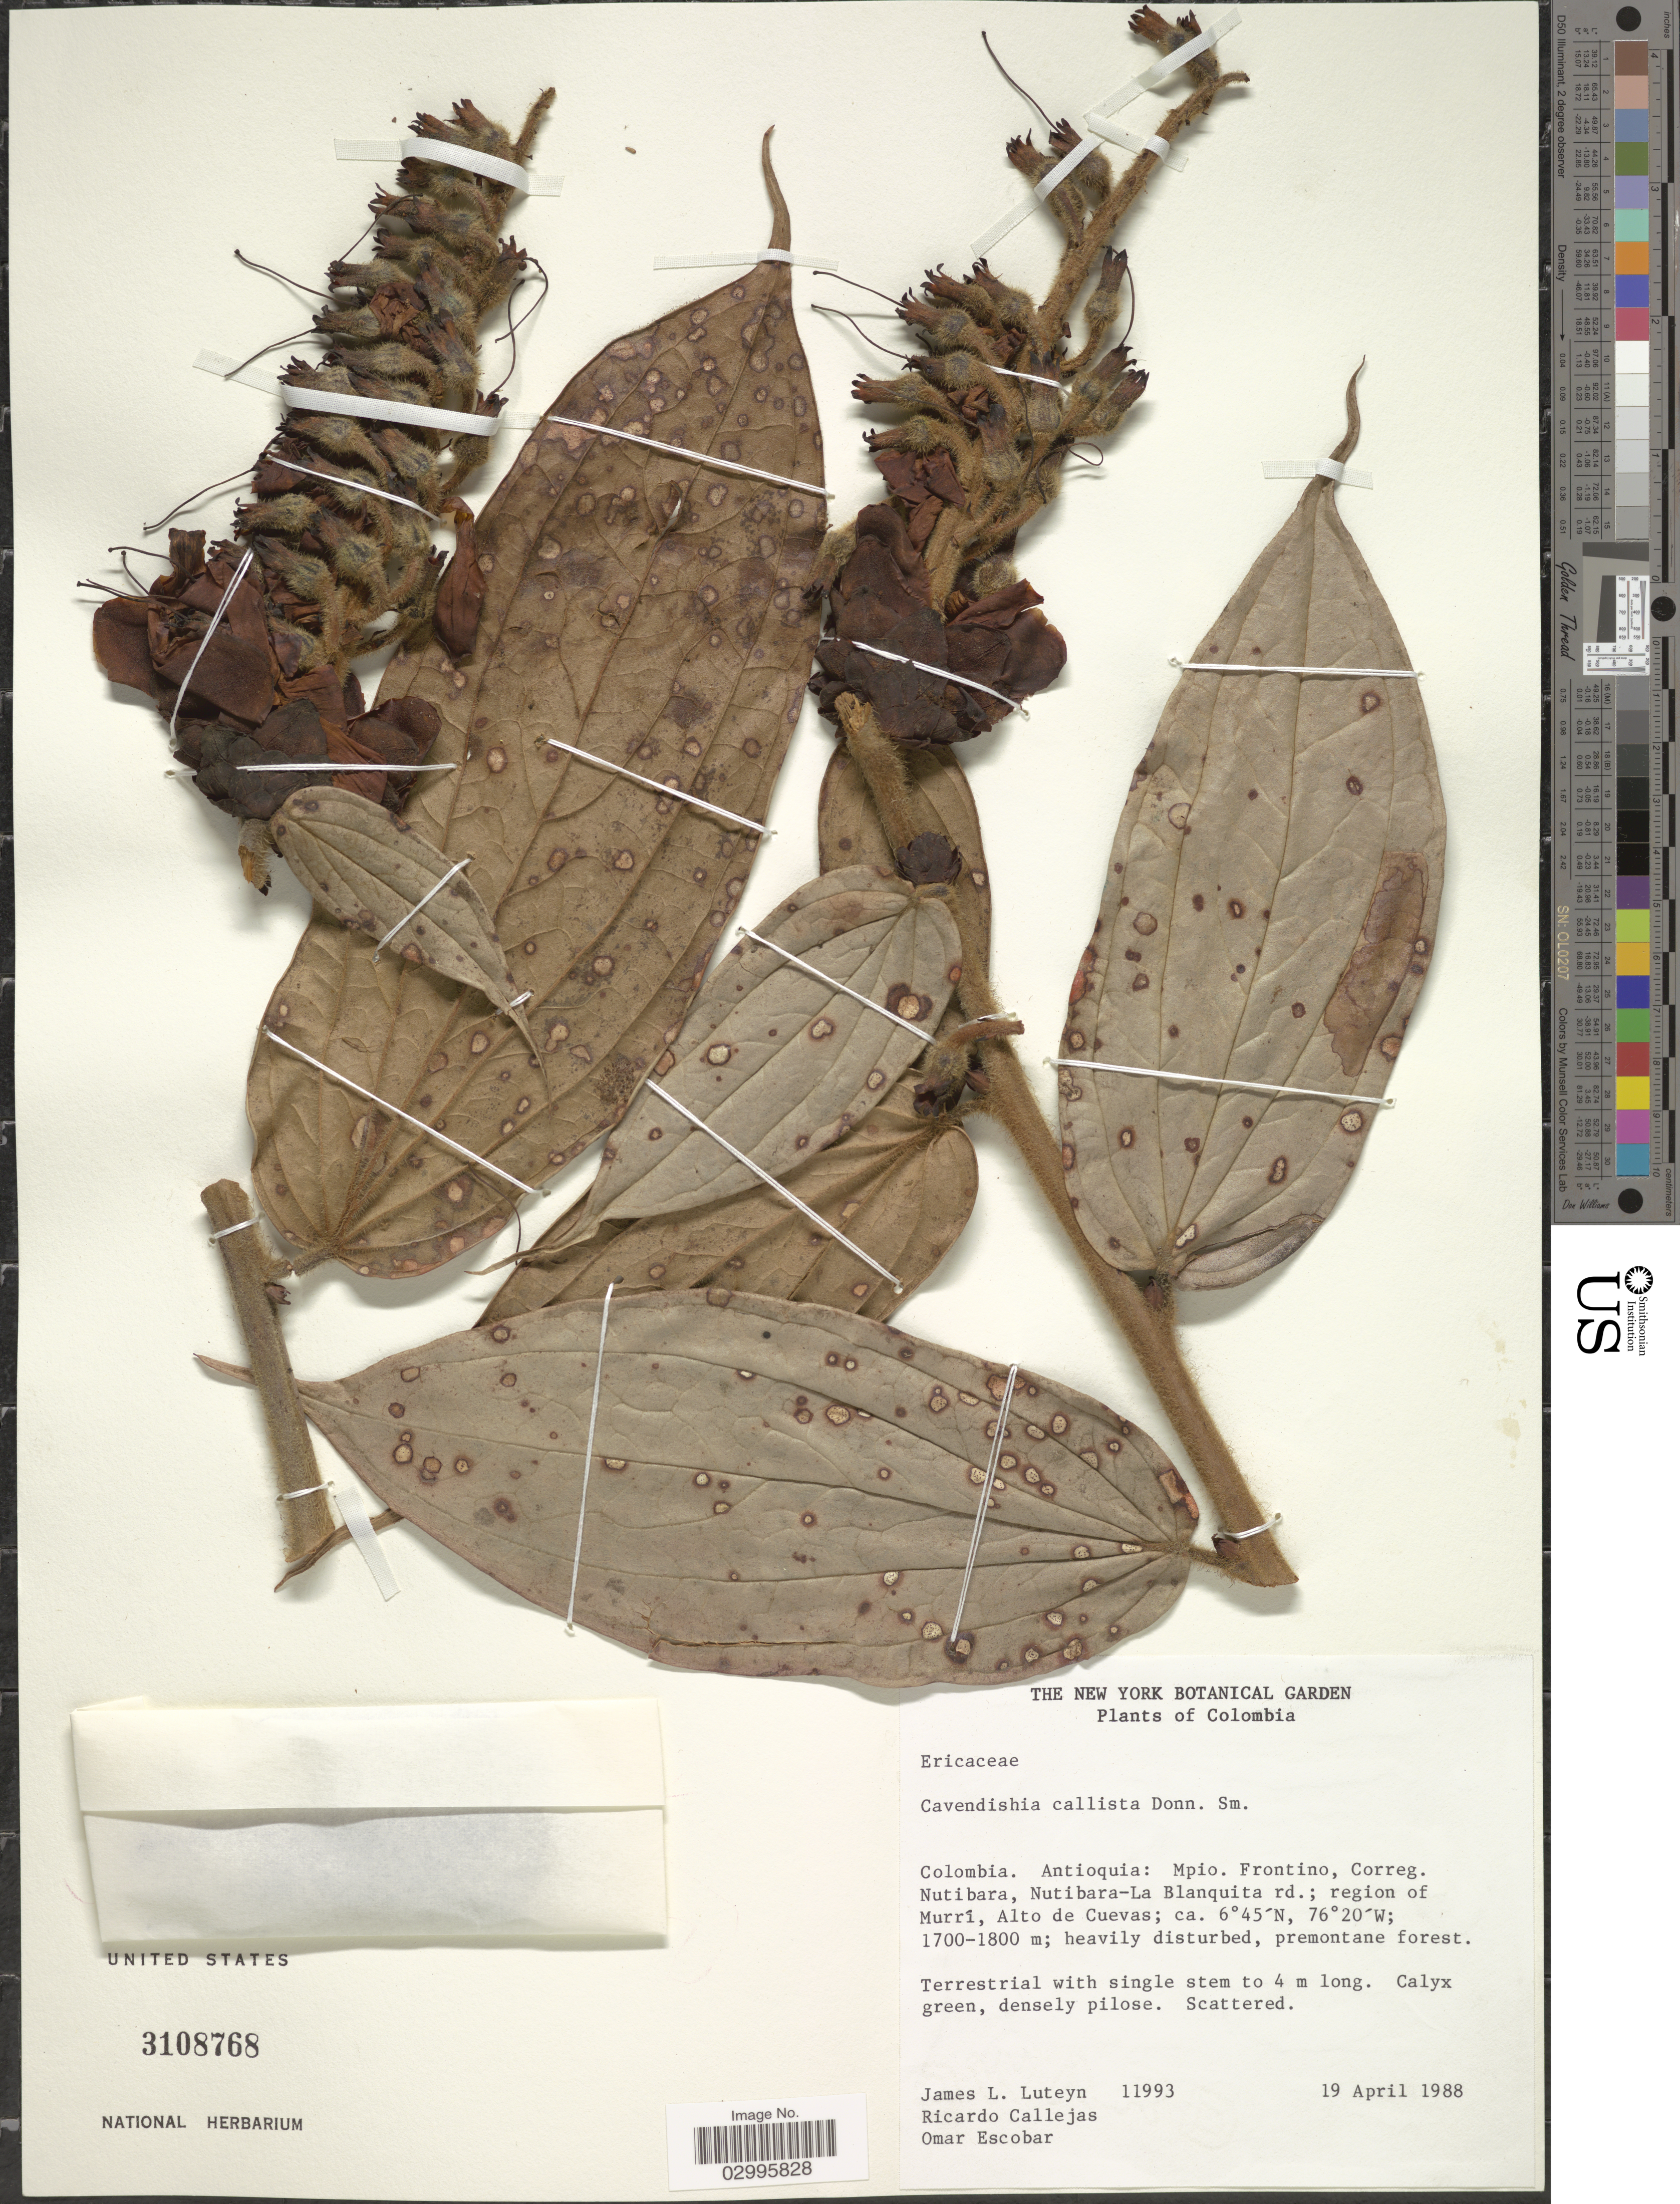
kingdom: Plantae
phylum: Tracheophyta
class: Magnoliopsida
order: Ericales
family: Ericaceae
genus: Cavendishia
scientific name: Cavendishia callista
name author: Donn. Sm.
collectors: J. Luteyn, R. Callejas & O. D. Escobar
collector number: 11993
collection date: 1988-04-19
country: Colombia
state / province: Antioquia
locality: Mpio. Frontino, Correg. Nutibara, Nutibara-La Blanquita rd.; region of Murrí, Alto de Cuevas.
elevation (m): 1700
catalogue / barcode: US 3108768